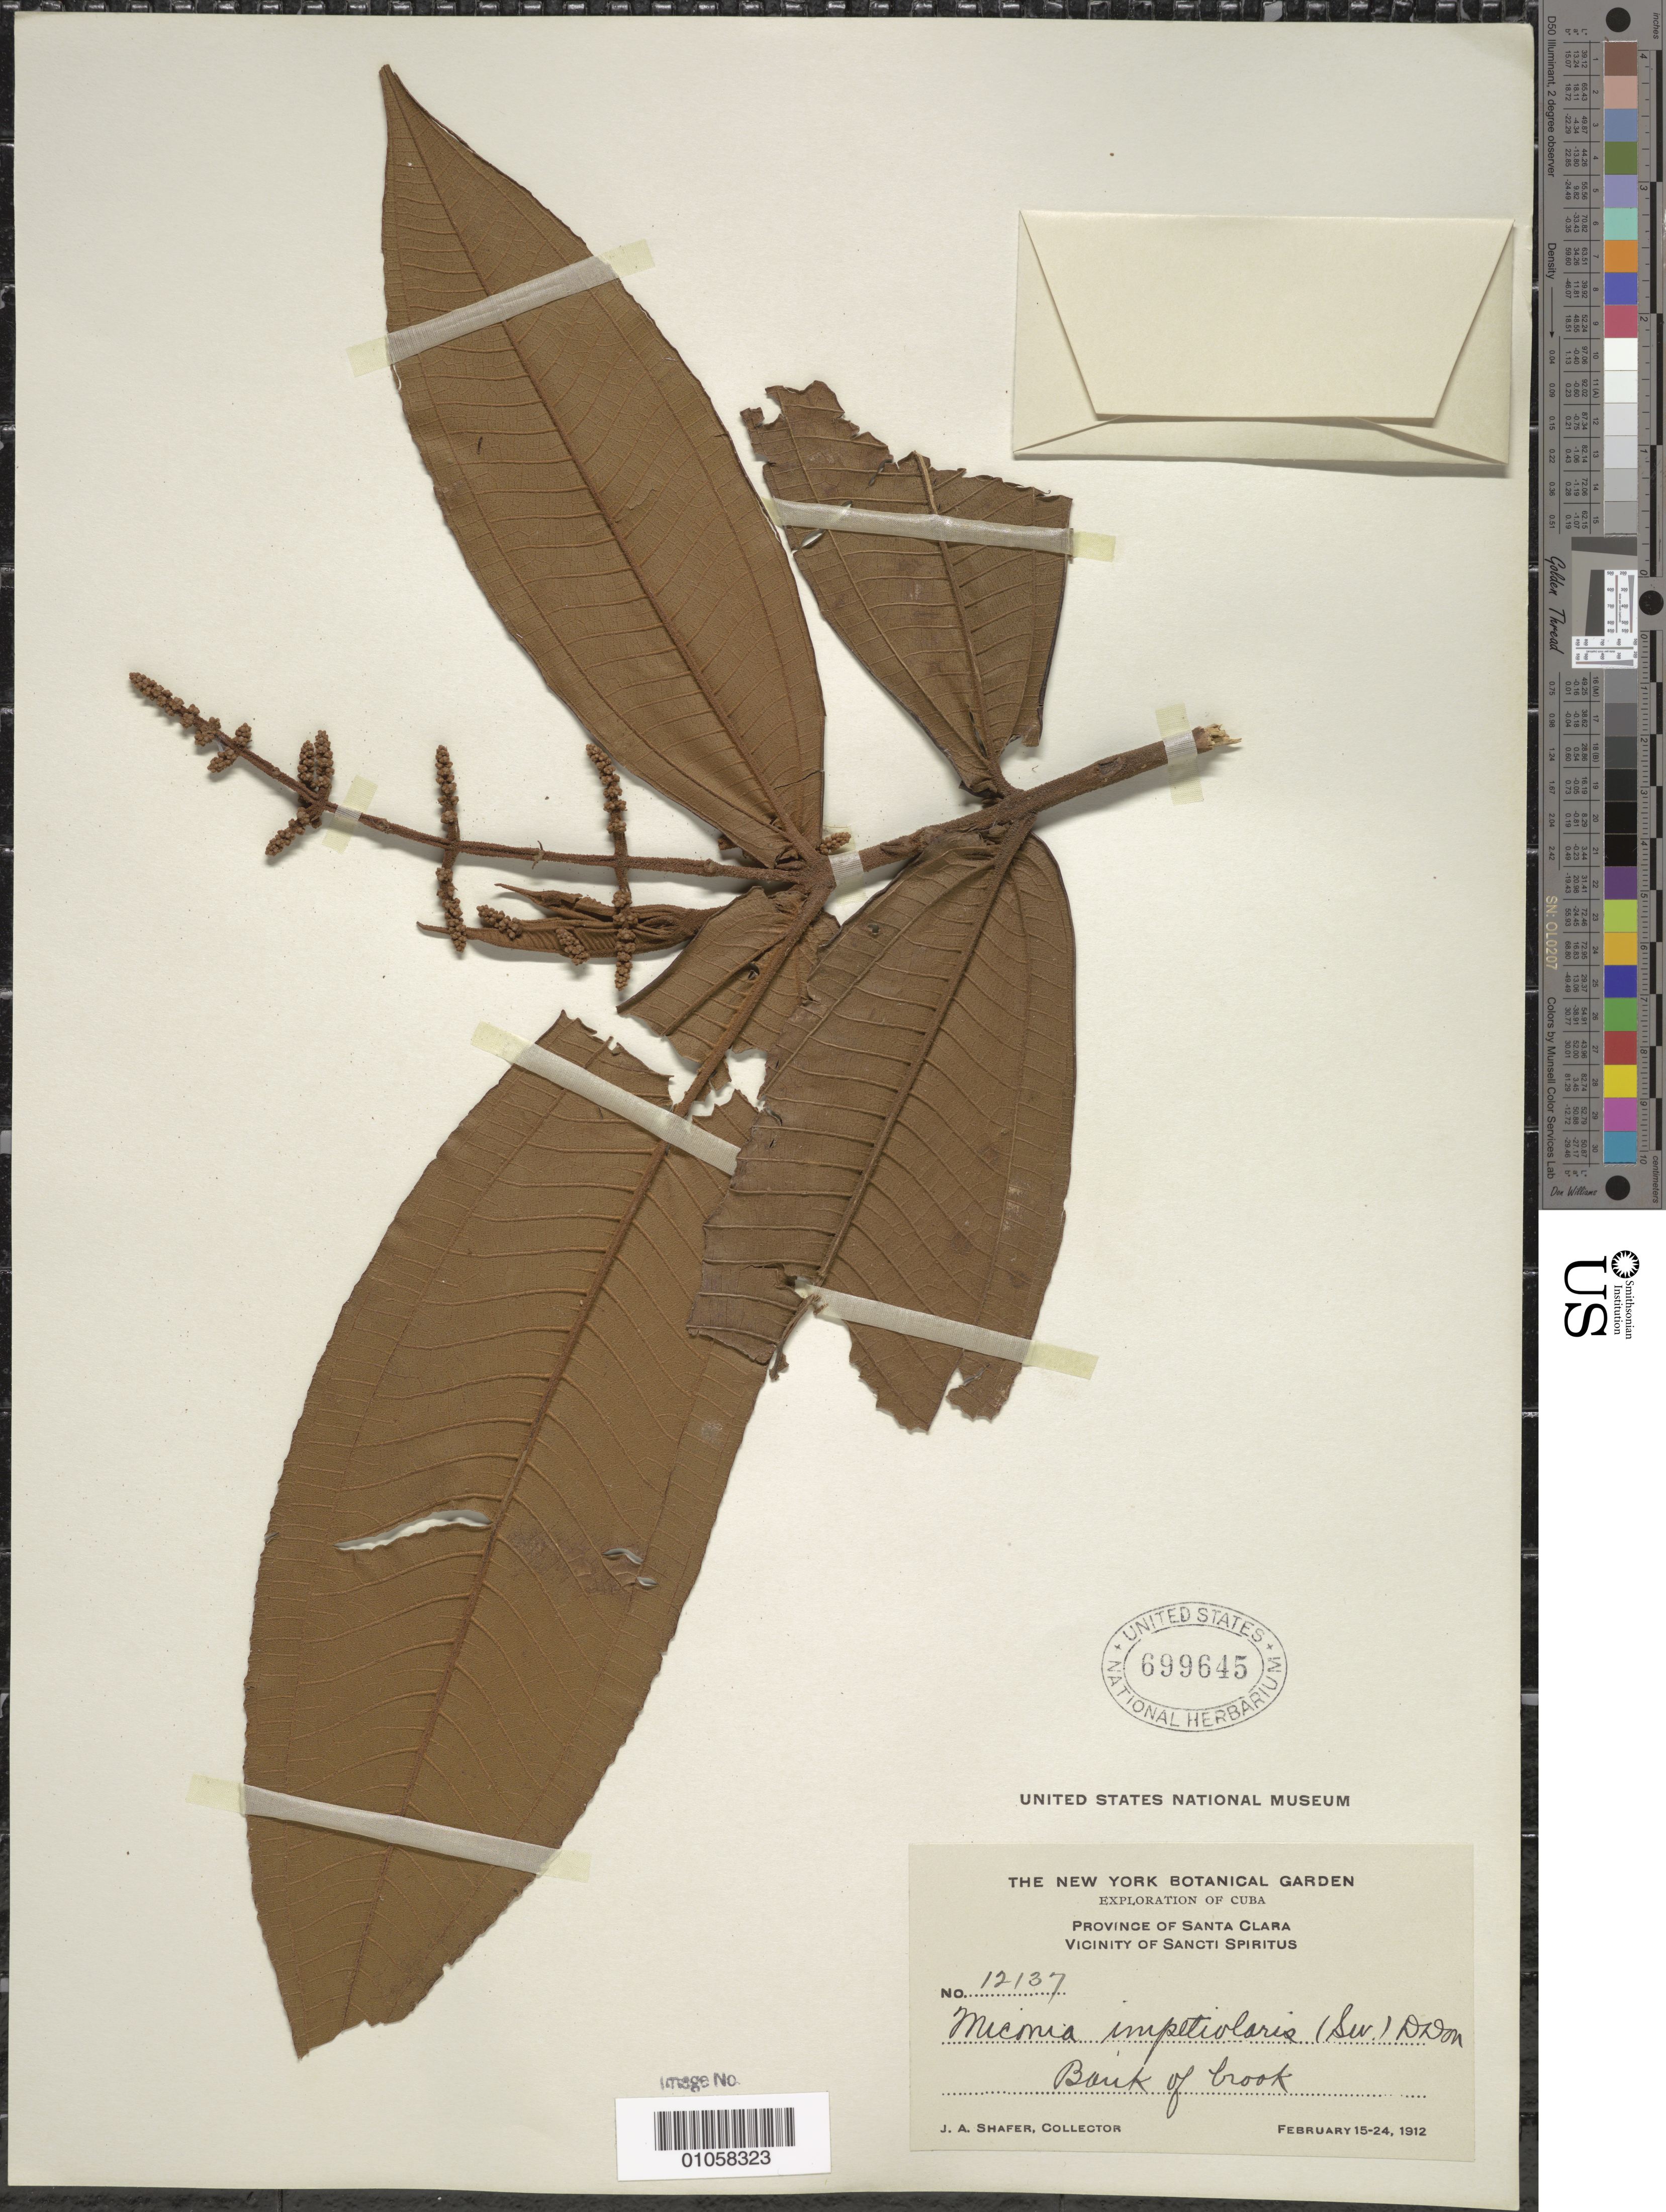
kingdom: Plantae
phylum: Tracheophyta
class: Magnoliopsida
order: Myrtales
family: Melastomataceae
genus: Miconia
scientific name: Miconia impetiolaris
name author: (Sw.) D. Don ex DC.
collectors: J. A. Shafer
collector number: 12137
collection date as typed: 15 Feb 1912 to 24 Feb 1912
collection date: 1912-02-15/1912-02-24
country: Cuba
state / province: Santa Clara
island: Cuba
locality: Sancti Spiritis, vicinity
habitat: Bank of brook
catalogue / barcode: US 699645